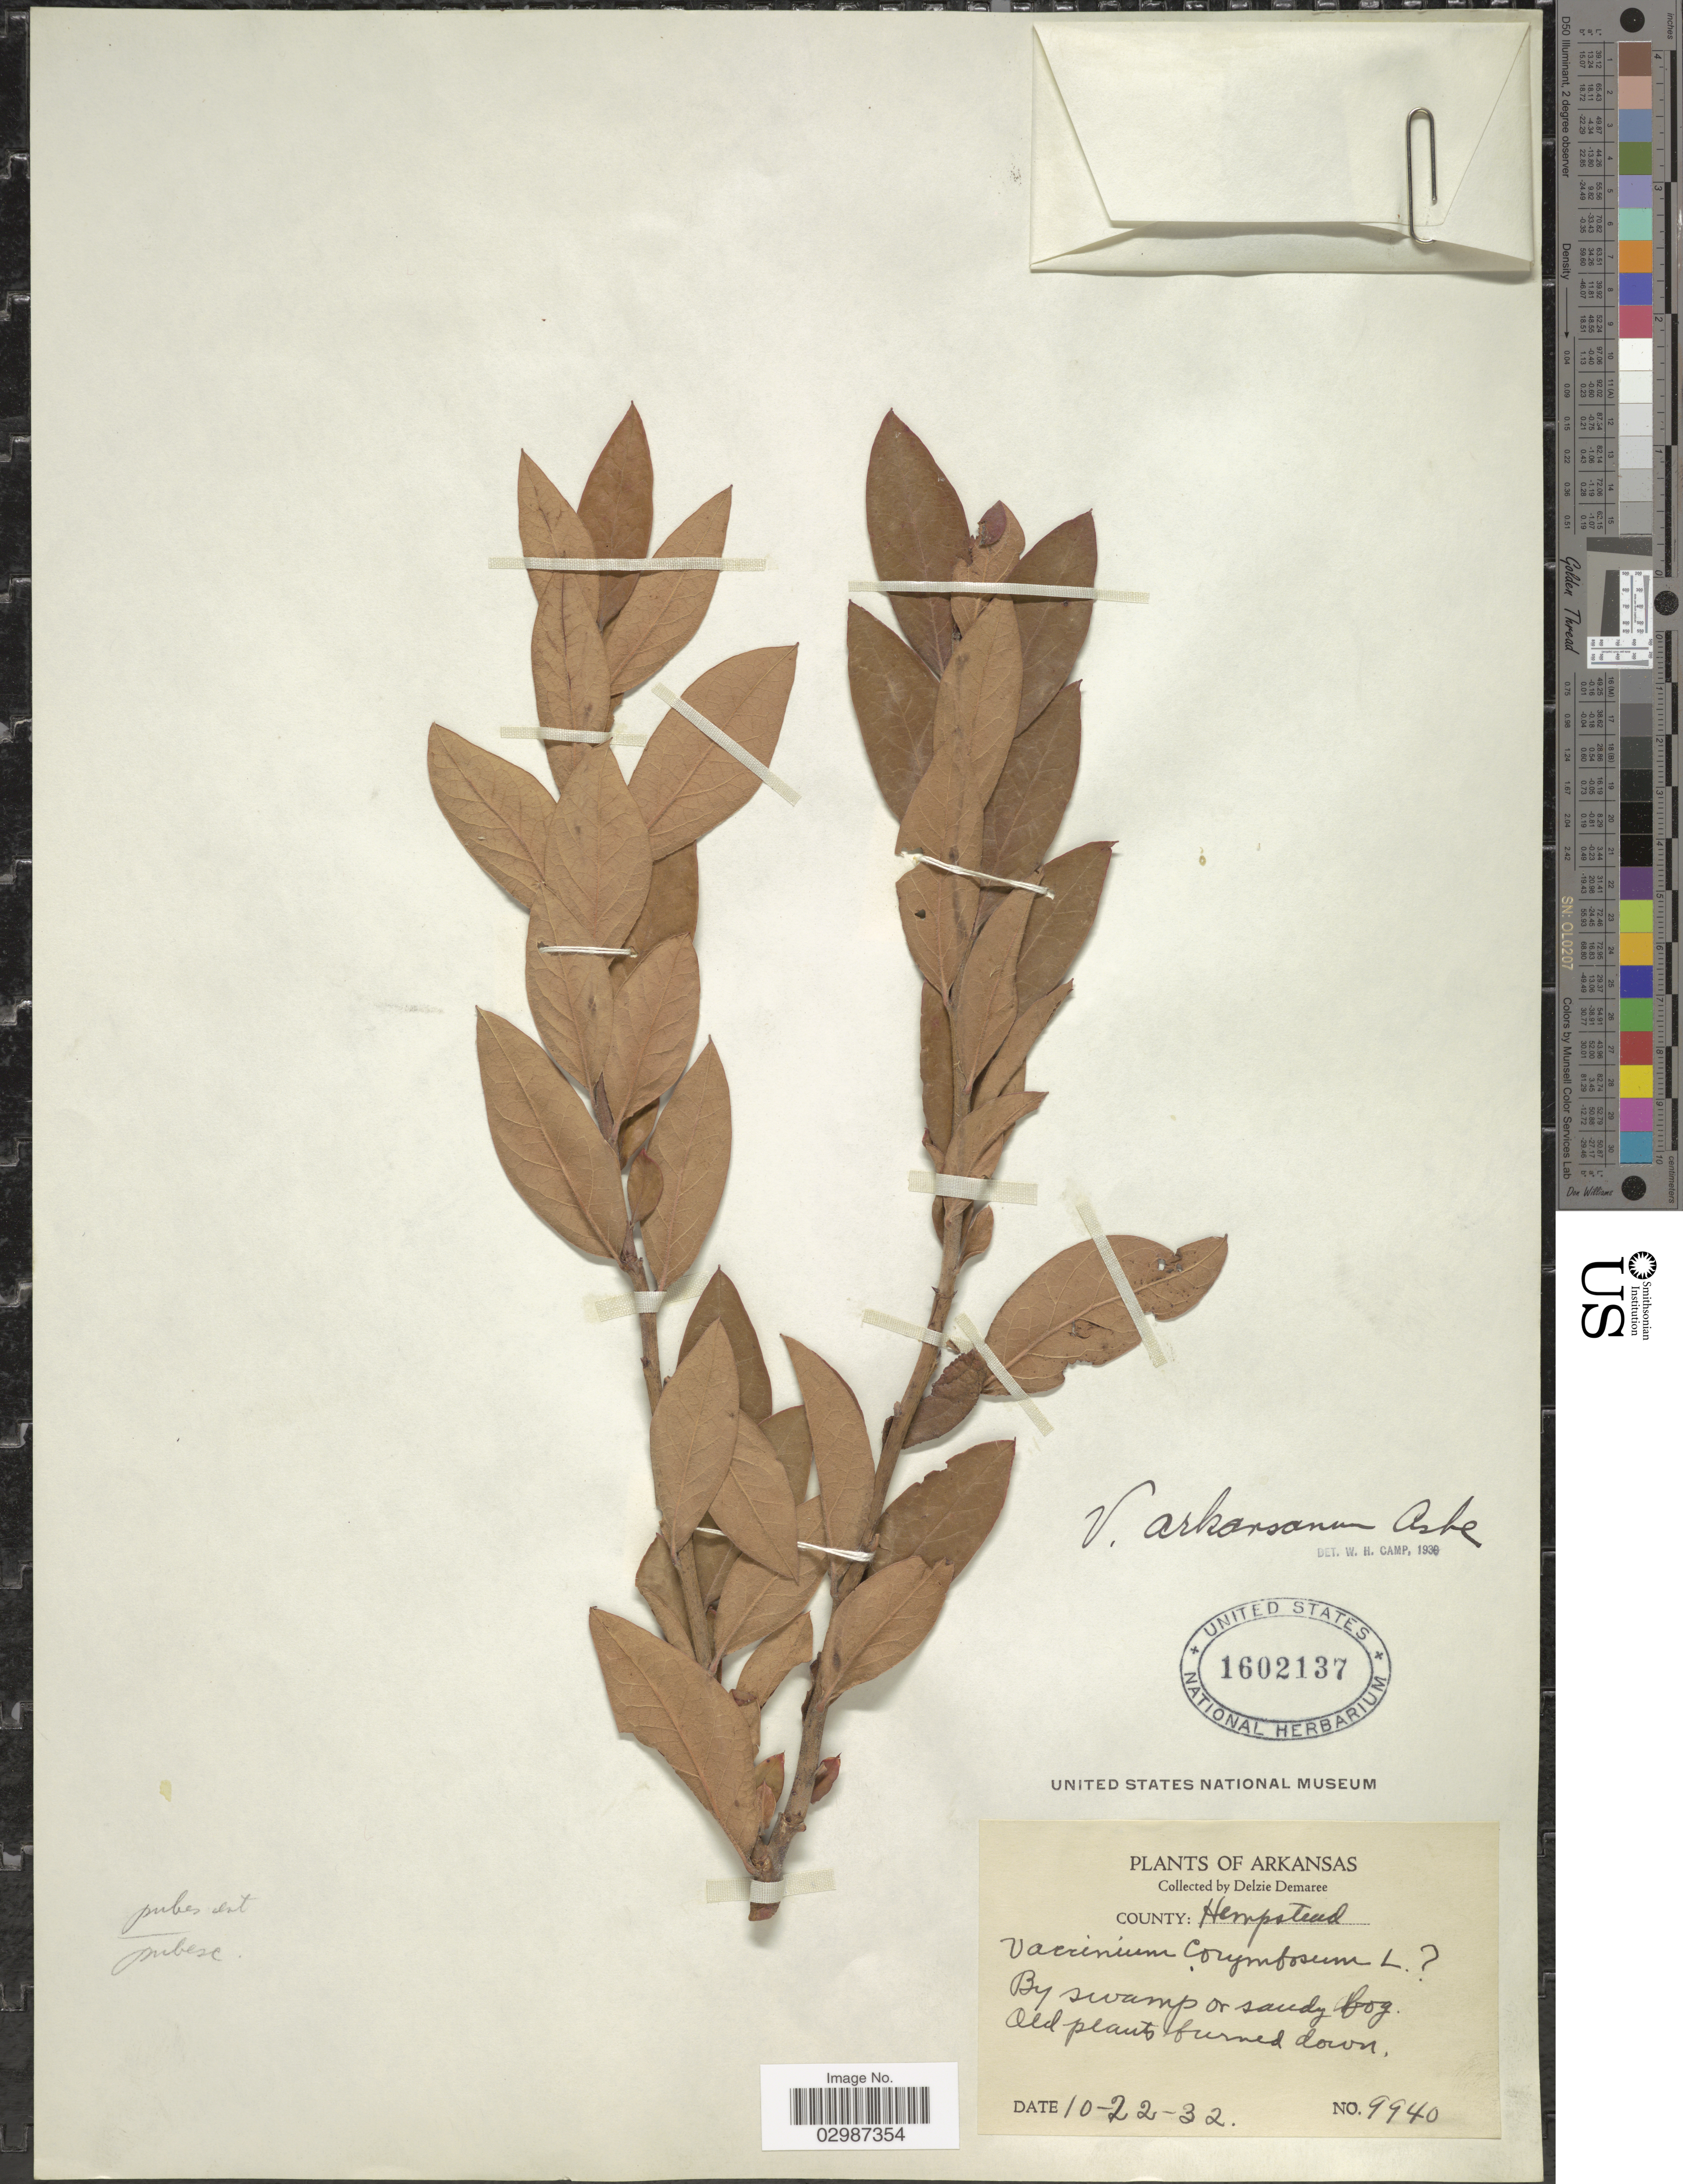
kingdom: Plantae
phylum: Tracheophyta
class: Magnoliopsida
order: Ericales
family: Ericaceae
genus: Vaccinium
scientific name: Vaccinium arkansanum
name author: Ashe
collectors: D. Demaree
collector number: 9940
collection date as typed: Transcribed d/m/y: 22/10/32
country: United States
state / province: Arkansas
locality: County: Hempstead.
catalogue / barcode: US 1602137